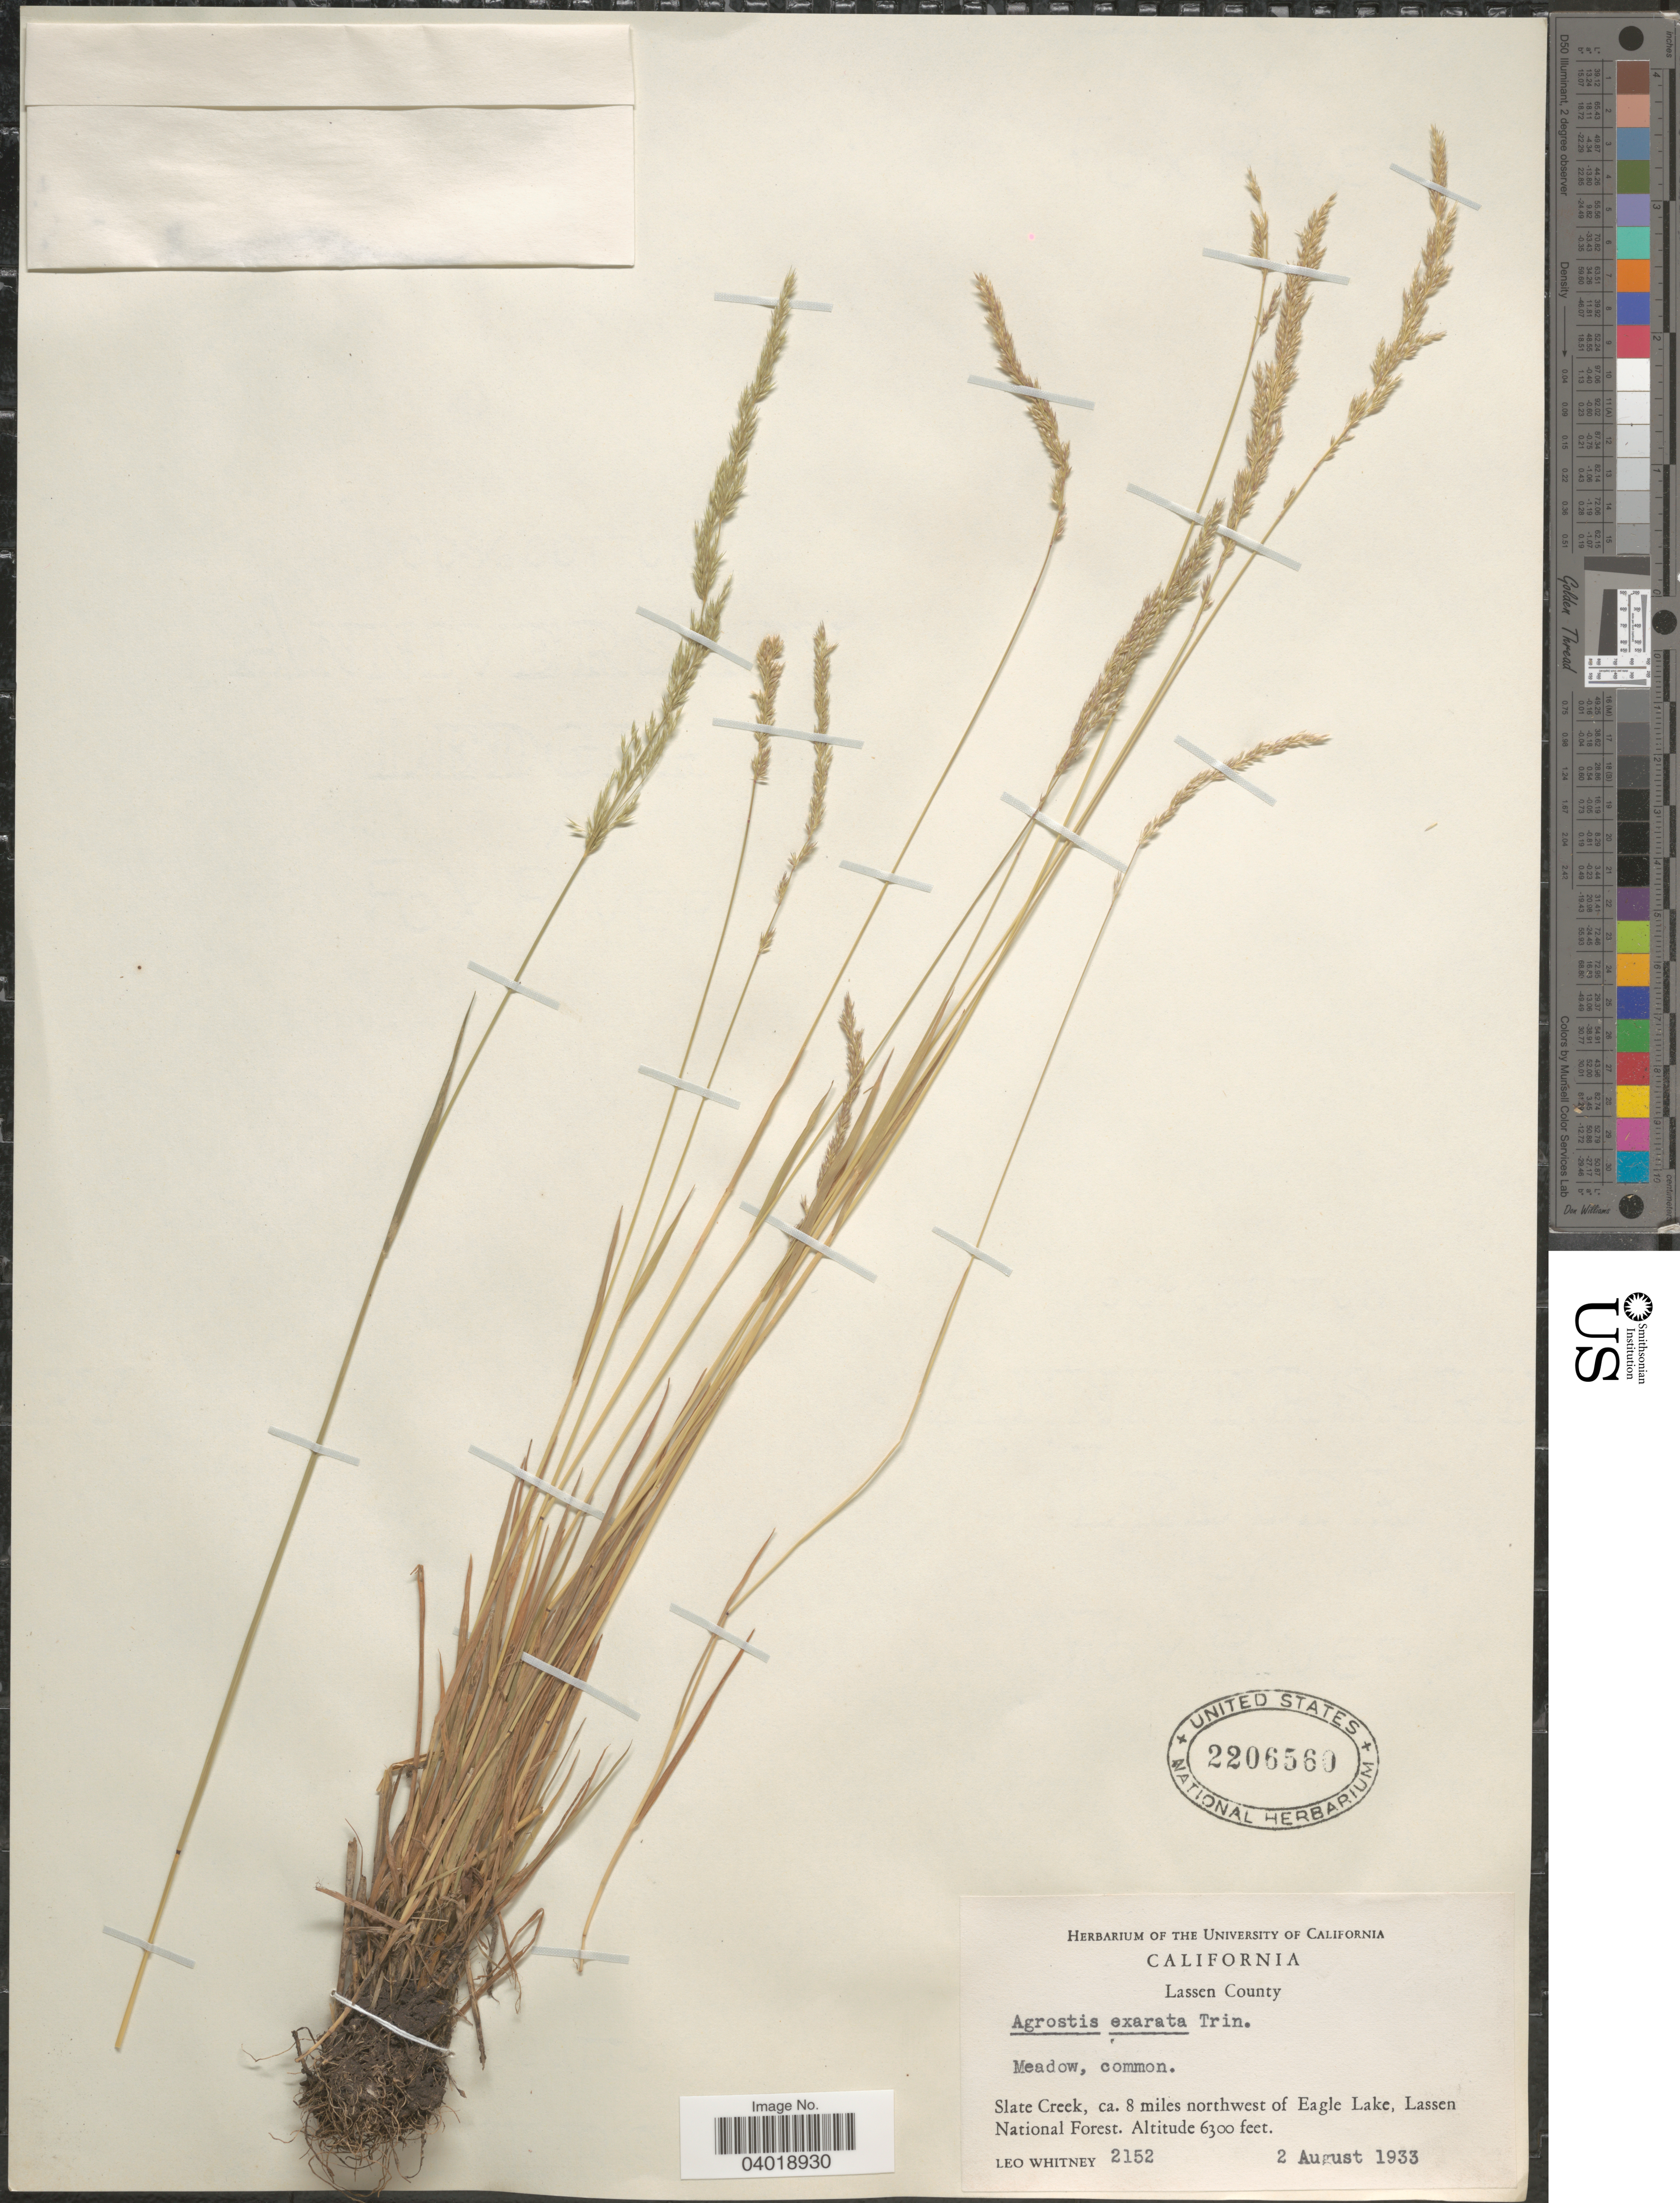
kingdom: Plantae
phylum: Tracheophyta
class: Liliopsida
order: Poales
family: Poaceae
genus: Agrostis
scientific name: Agrostis exarata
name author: Trin.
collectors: L. Whitney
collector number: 2152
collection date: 1933-08-02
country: United States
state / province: California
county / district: Lassen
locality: Lassen County. Slate Creek, ca. 8 miles northwest of Eagle Lake, Lassen National Forest.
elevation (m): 1920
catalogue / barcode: US 2206560